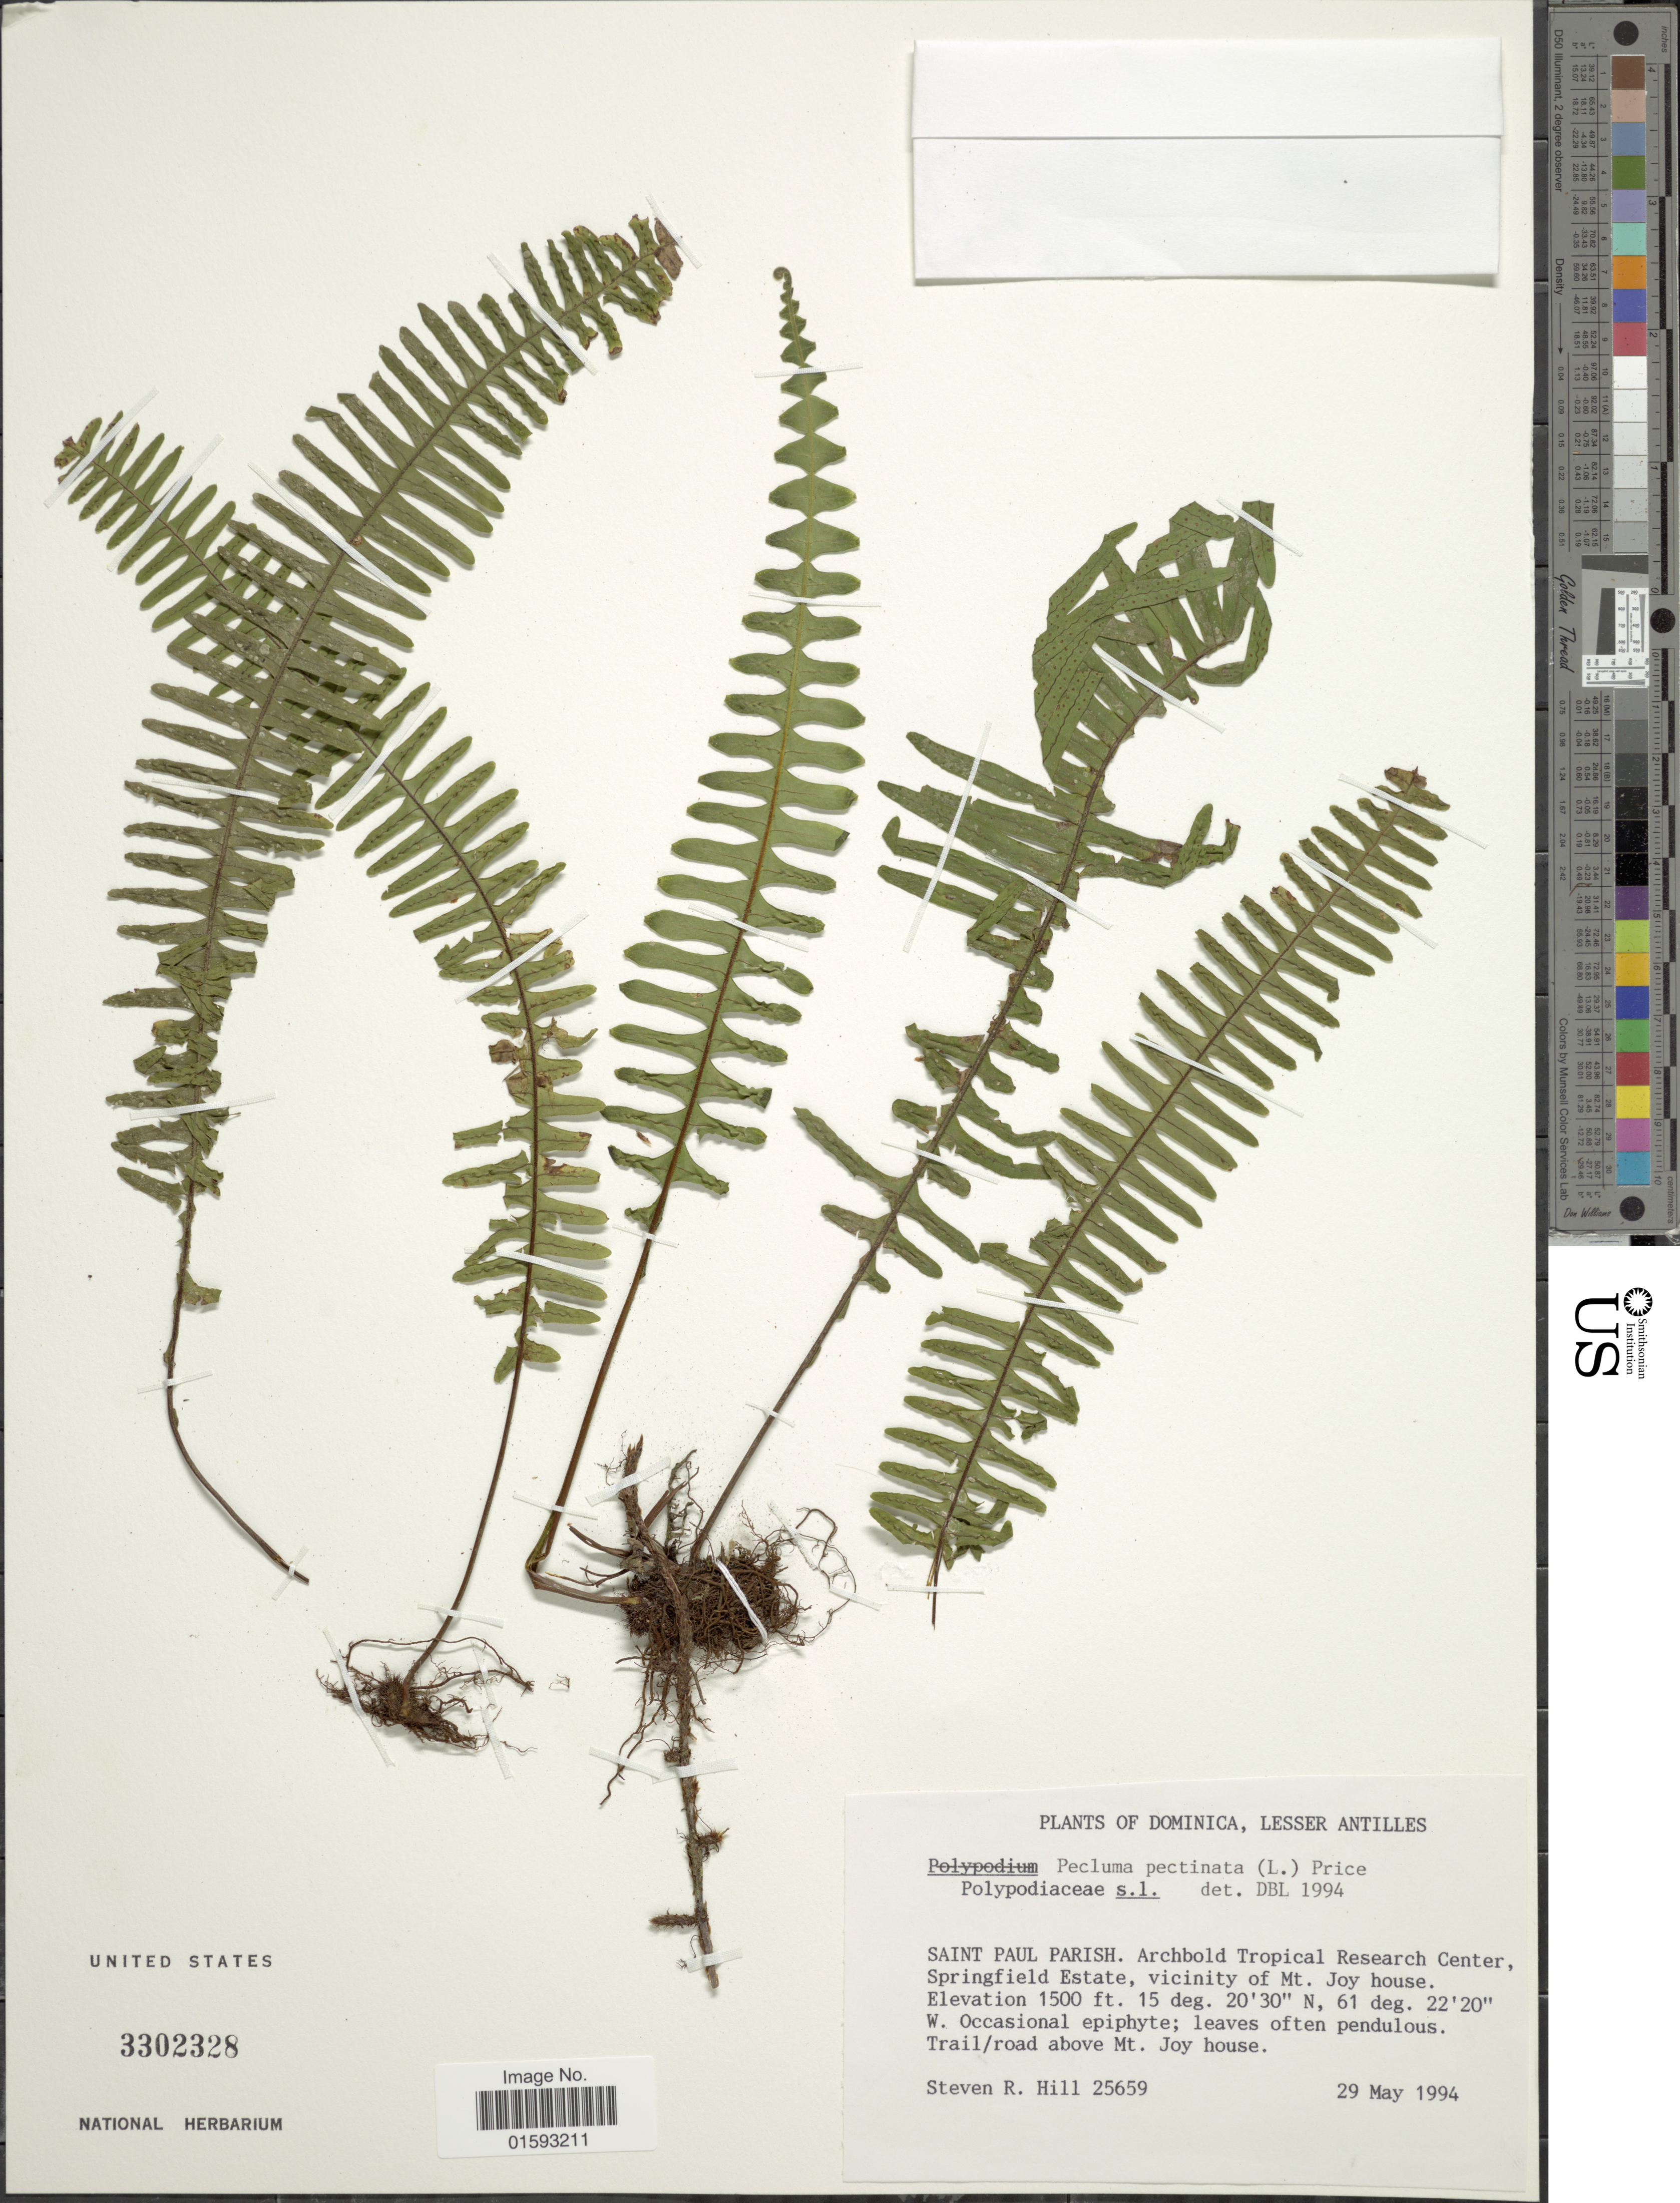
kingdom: Plantae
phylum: Tracheophyta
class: Polypodiopsida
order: Polypodiales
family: Polypodiaceae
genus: Pecluma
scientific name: Pecluma pectinata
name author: (L.) M.G. Price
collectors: S. R. Hill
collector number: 25659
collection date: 1994-05-29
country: Dominica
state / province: St. Paul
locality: The Lesser Antilles, Archbold Tropical Research Center, Springfield Estate, vicinity of Mt. Joy House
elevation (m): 457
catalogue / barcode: US 3302328